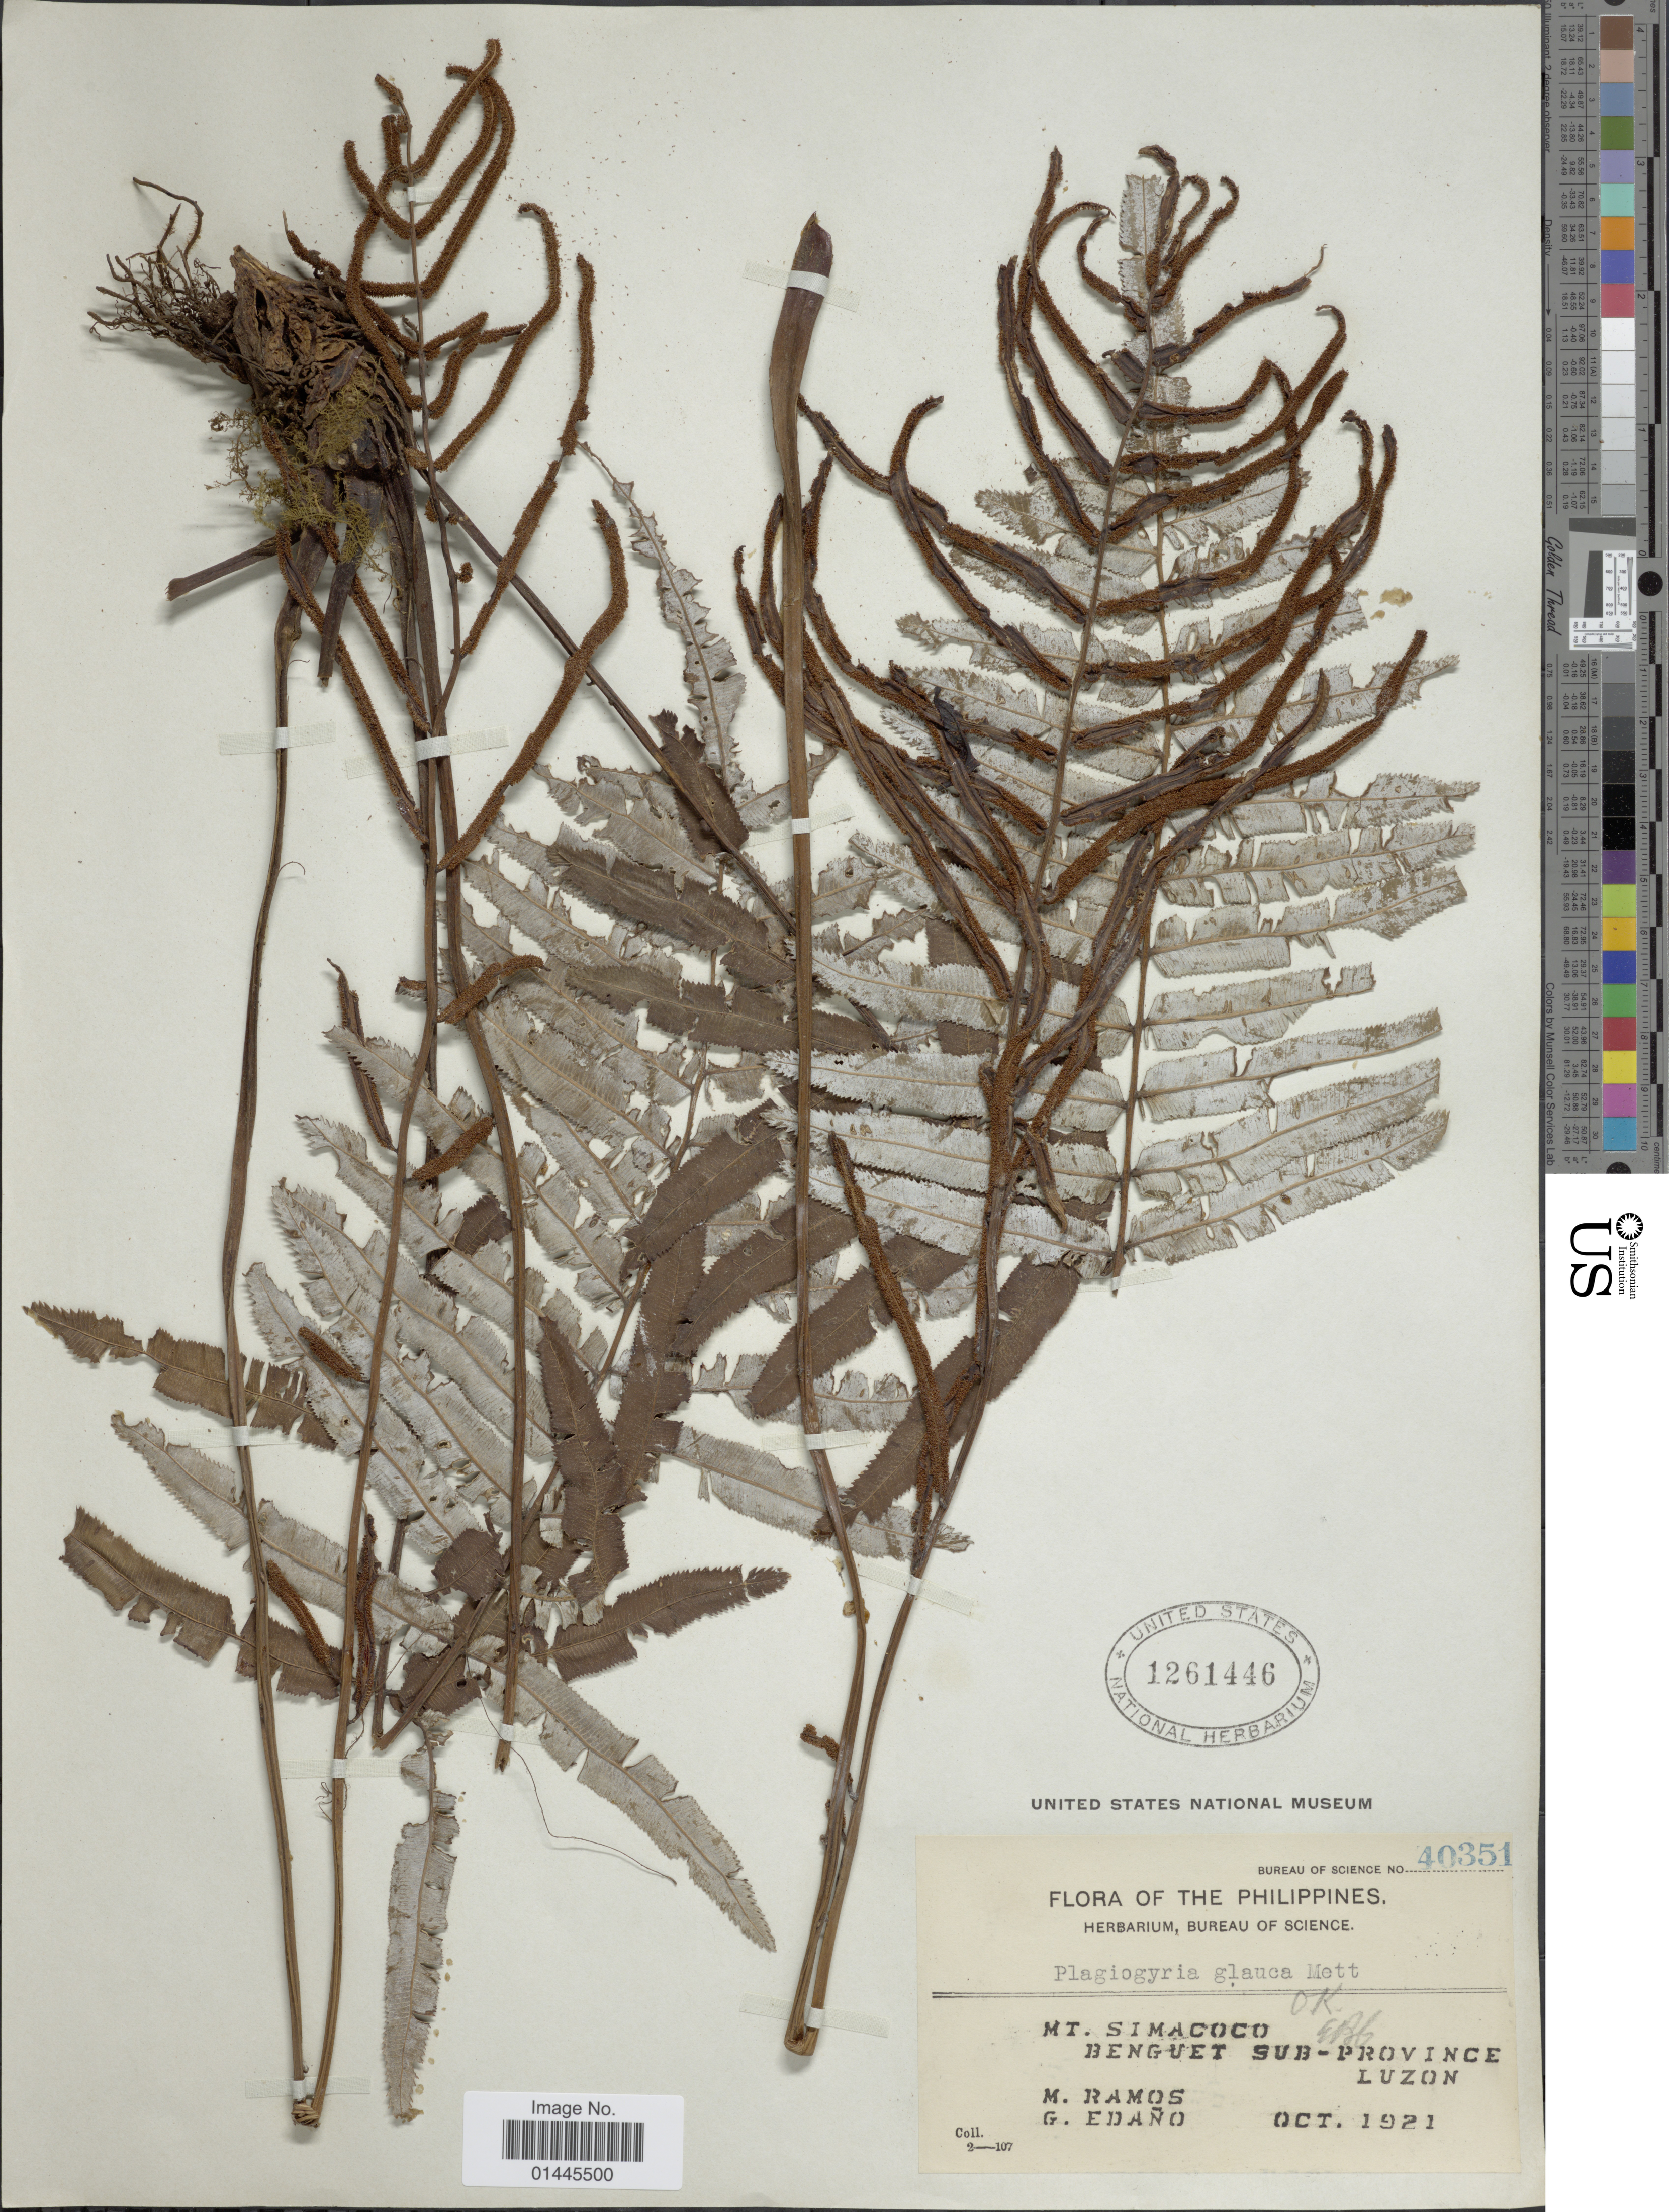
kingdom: Plantae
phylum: Tracheophyta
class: Polypodiopsida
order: Cyatheales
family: Plagiogyriaceae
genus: Plagiogyria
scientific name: Plagiogyria glauca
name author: (Blume) Mett.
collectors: M. Ramos & G. Edaño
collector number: Bureau of Science 40351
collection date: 1921-10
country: Philippines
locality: Mt. Simacoco, Benguet sub-province.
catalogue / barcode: US 1261446